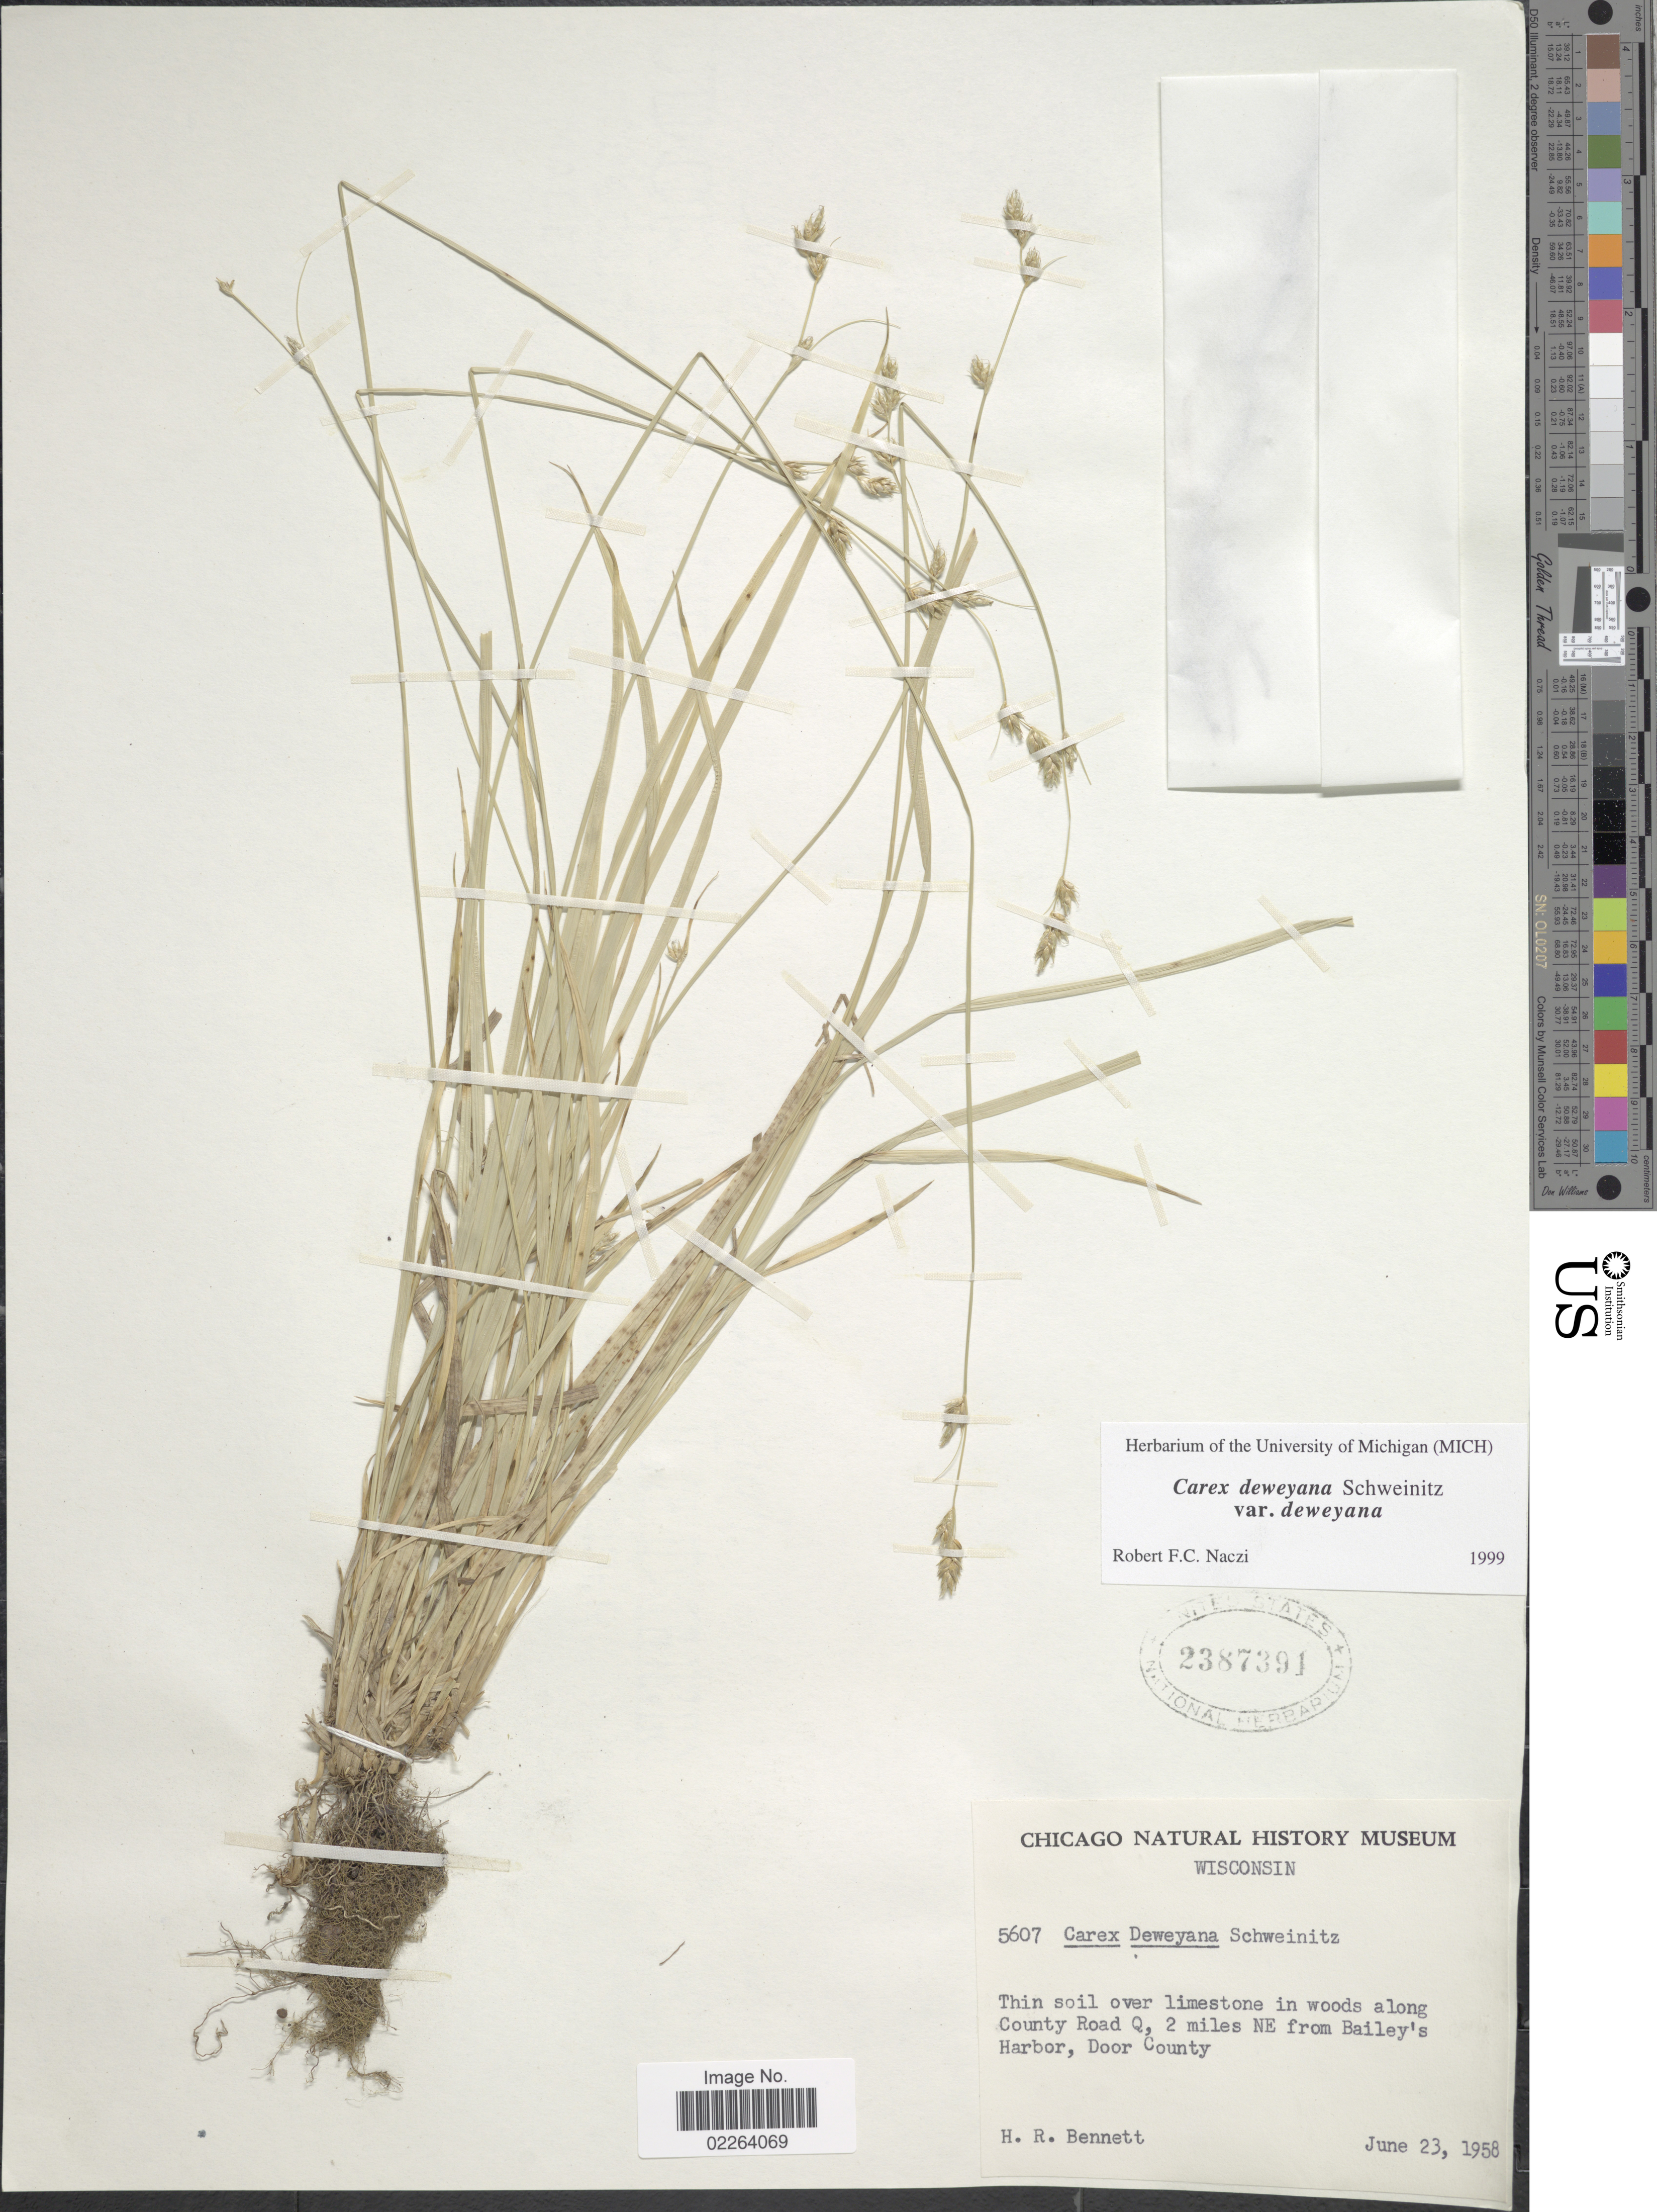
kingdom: Plantae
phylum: Tracheophyta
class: Liliopsida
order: Poales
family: Cyperaceae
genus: Carex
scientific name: Carex deweyana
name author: Schwein.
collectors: H. R. Bennett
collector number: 5607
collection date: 1958-06-23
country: United States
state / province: Wisconsin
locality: Thin soil over limestone in woods along County Road Q, 2 miles NE from Bailey's Harbor, Door County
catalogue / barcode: US 2387391